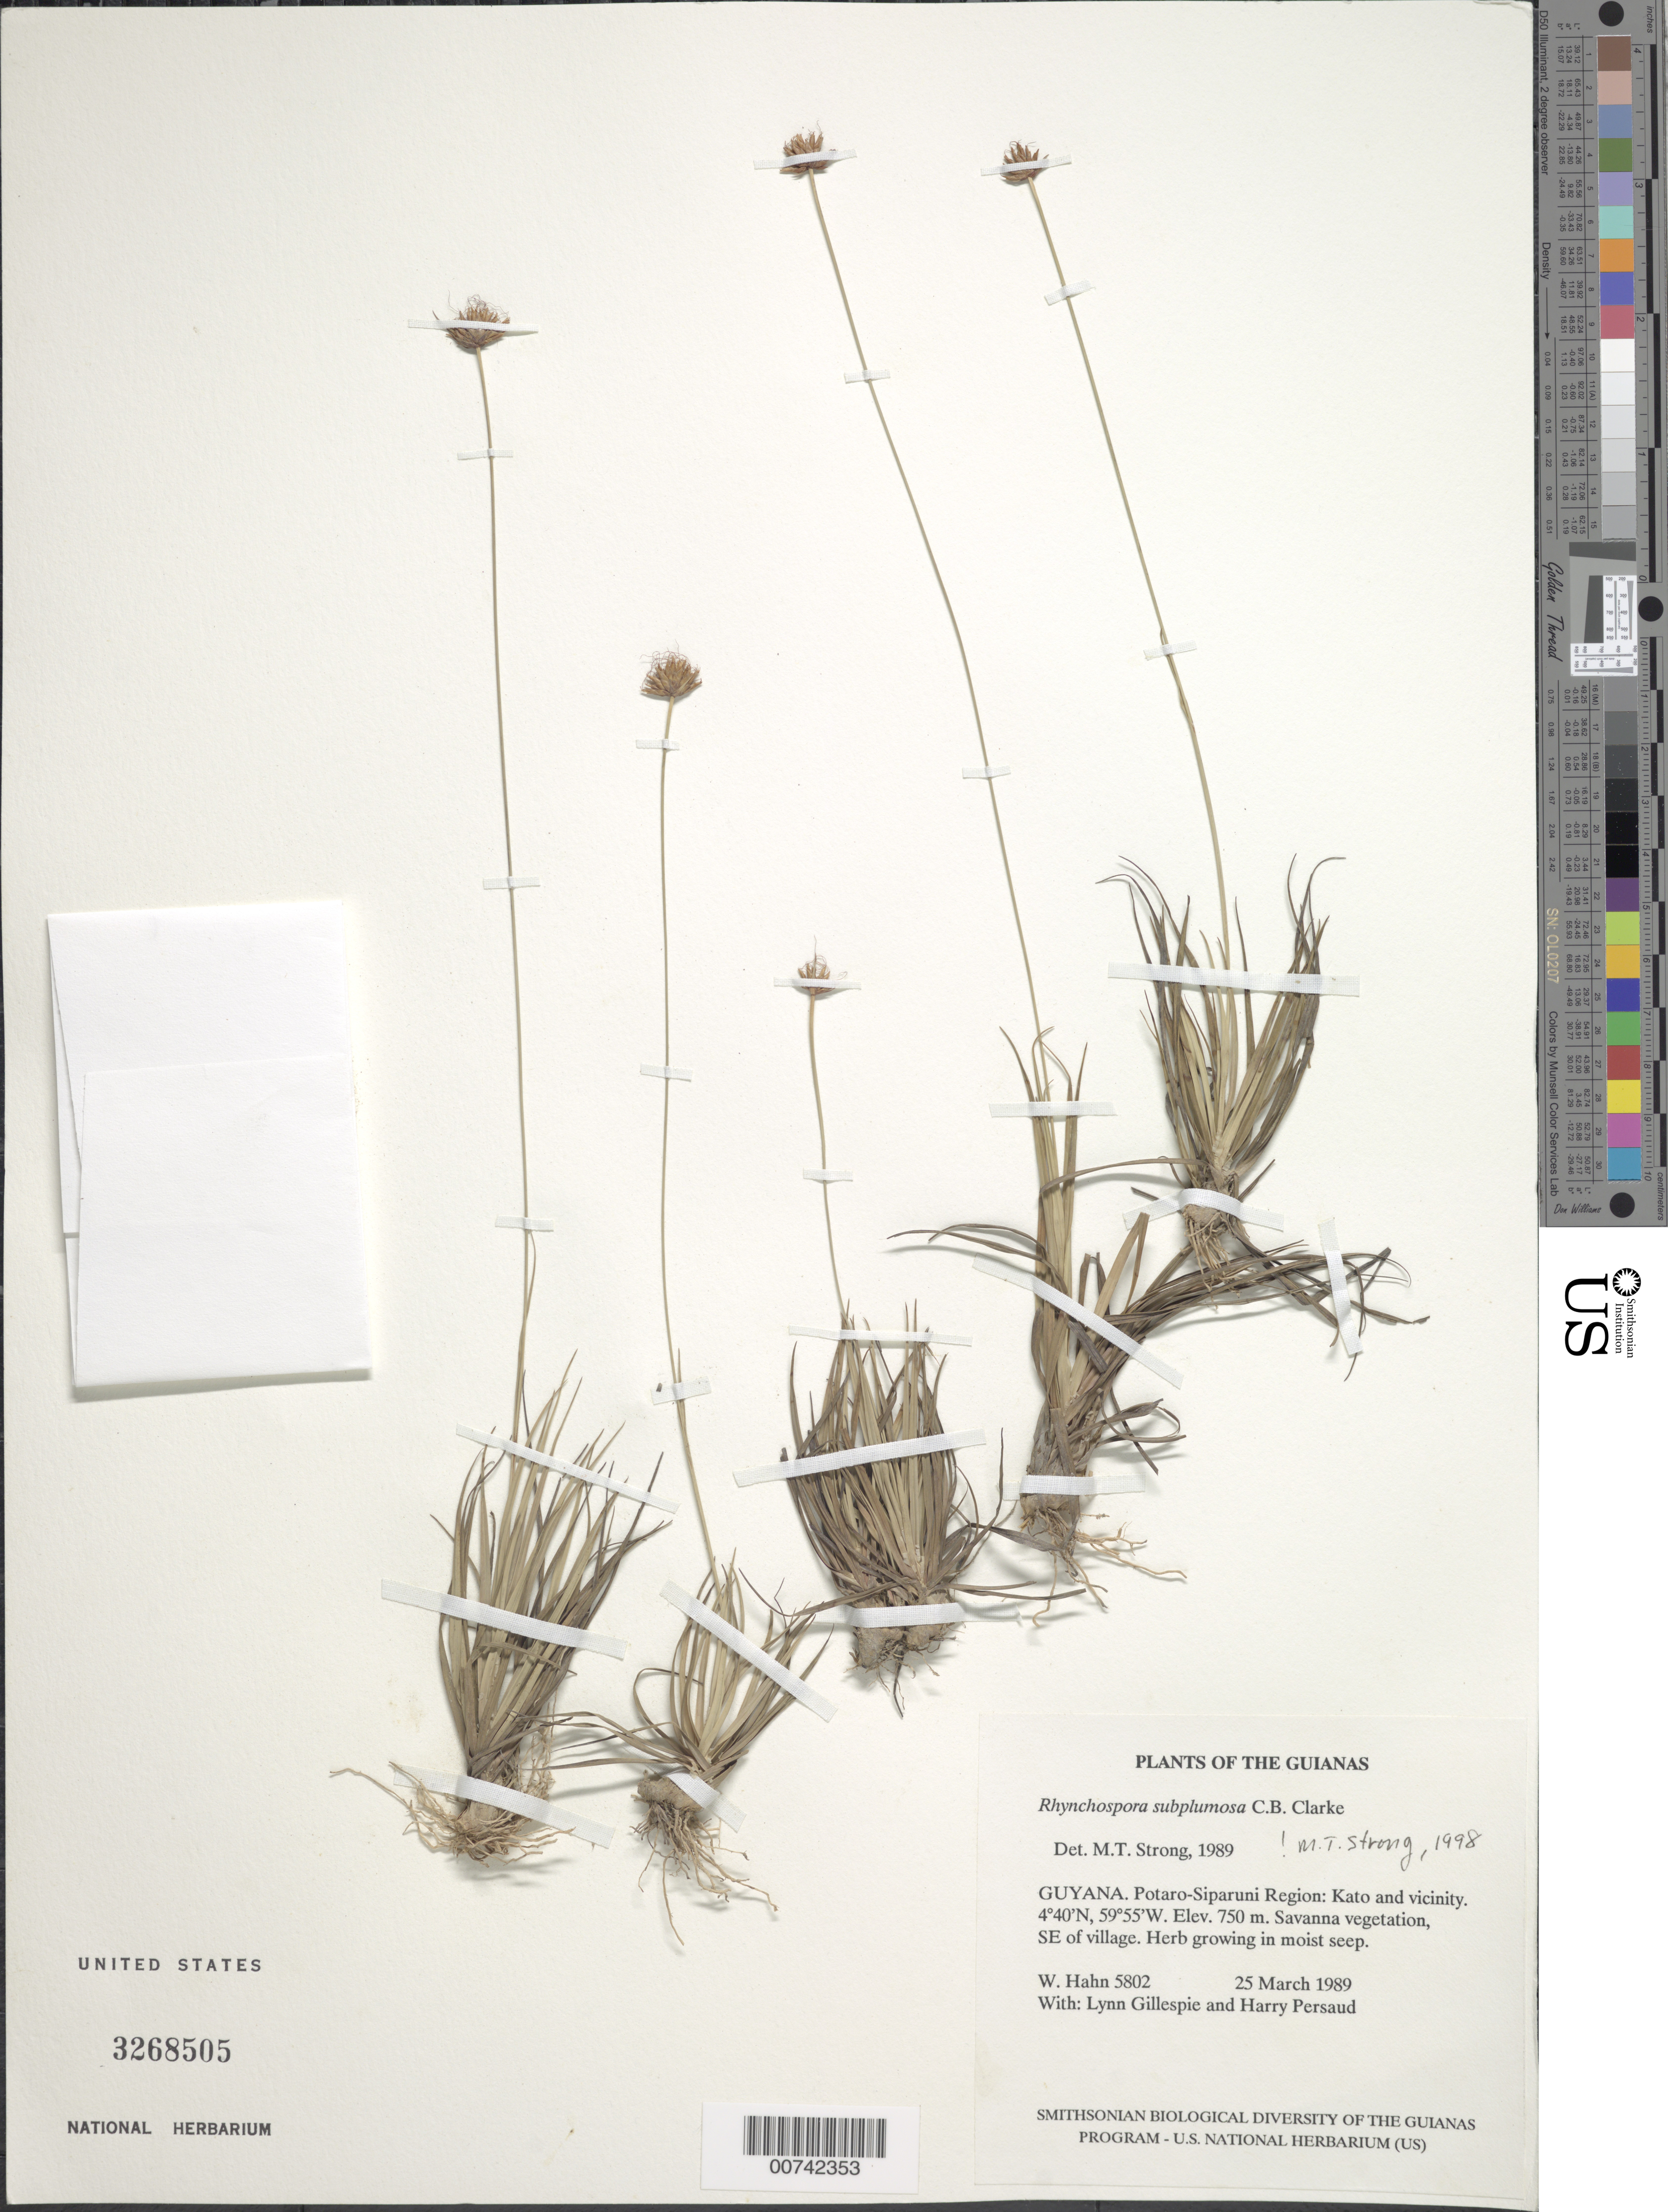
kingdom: Plantae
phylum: Tracheophyta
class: Liliopsida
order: Poales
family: Cyperaceae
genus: Rhynchospora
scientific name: Rhynchospora subplumosa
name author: C.B. Clarke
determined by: Alves, K.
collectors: W. Hahn, L. J. Gillespie & H. Persaud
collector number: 5802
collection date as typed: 25 March 1989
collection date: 1989-03-25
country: Guyana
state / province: Potaro-Siparuni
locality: Kato and vicinity. SE of village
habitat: Savanna vegetation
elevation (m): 750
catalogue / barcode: US 3268505